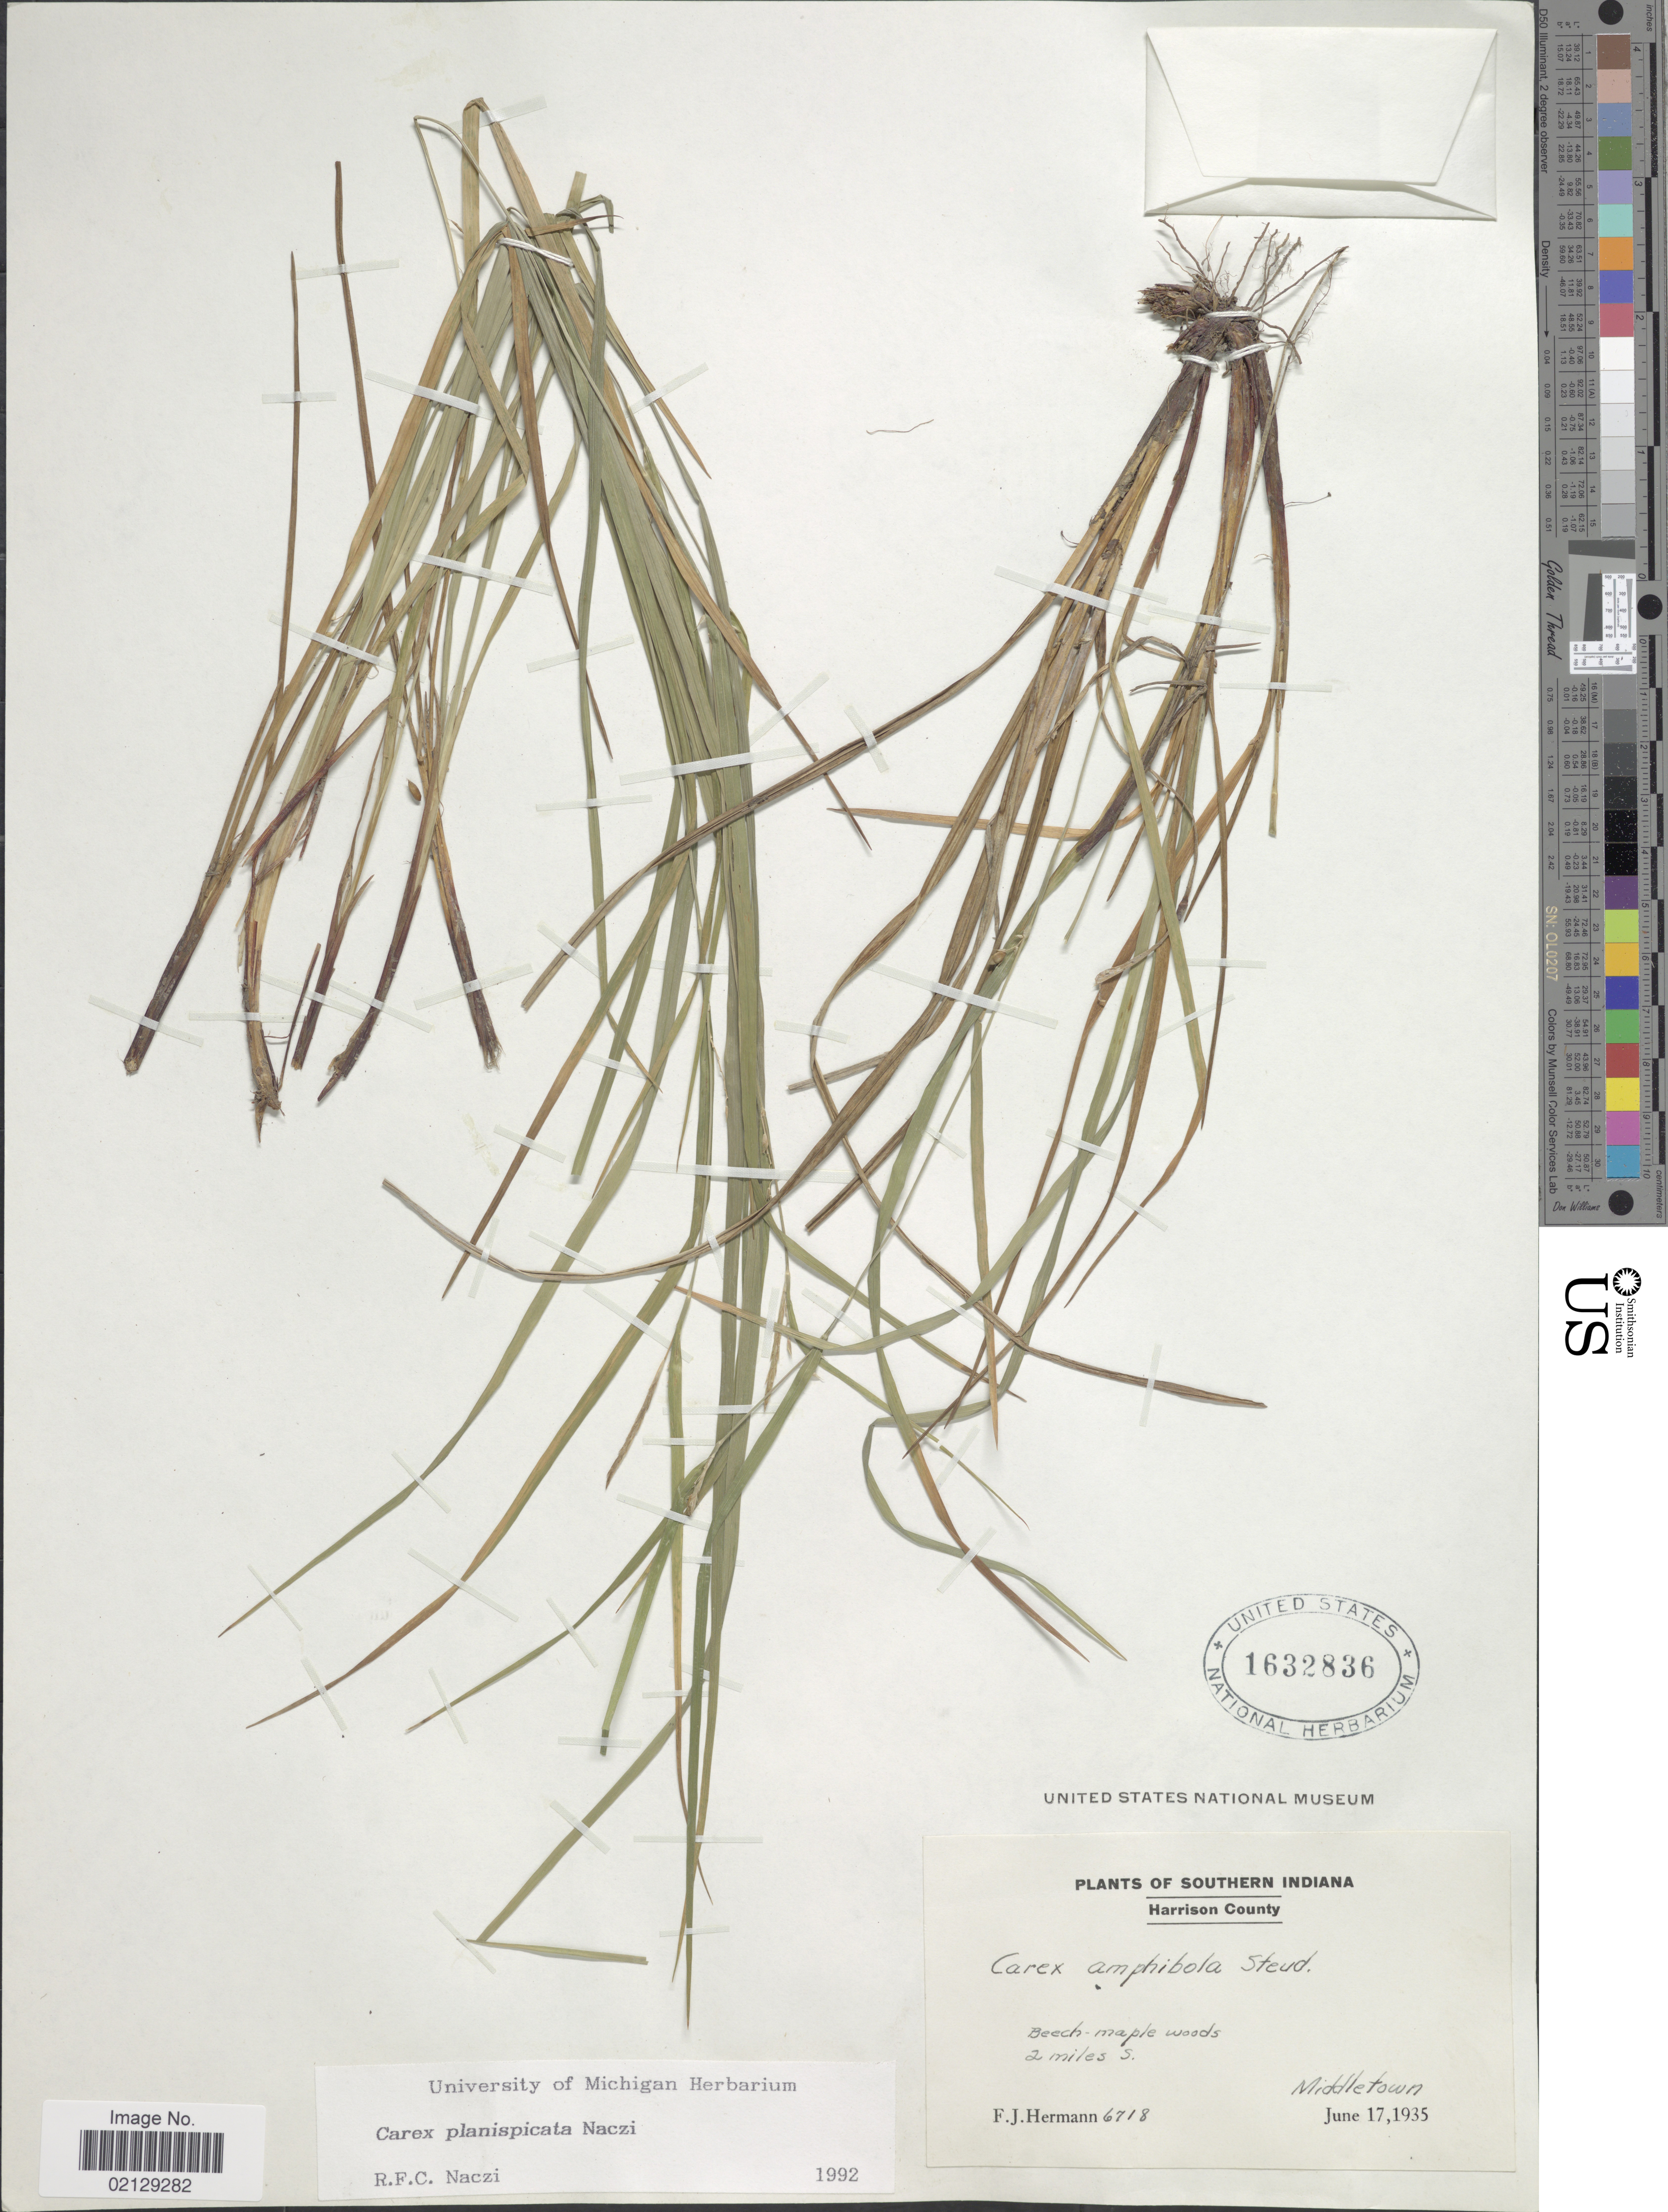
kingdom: Plantae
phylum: Tracheophyta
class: Liliopsida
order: Poales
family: Cyperaceae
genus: Carex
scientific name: Carex planispicata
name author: Naczi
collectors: F. J. Hermann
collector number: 6718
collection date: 1935-06-17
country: United States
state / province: Indiana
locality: Harrison County, Beech maple woods, 2 miles S. Middleton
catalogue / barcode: US 1632836